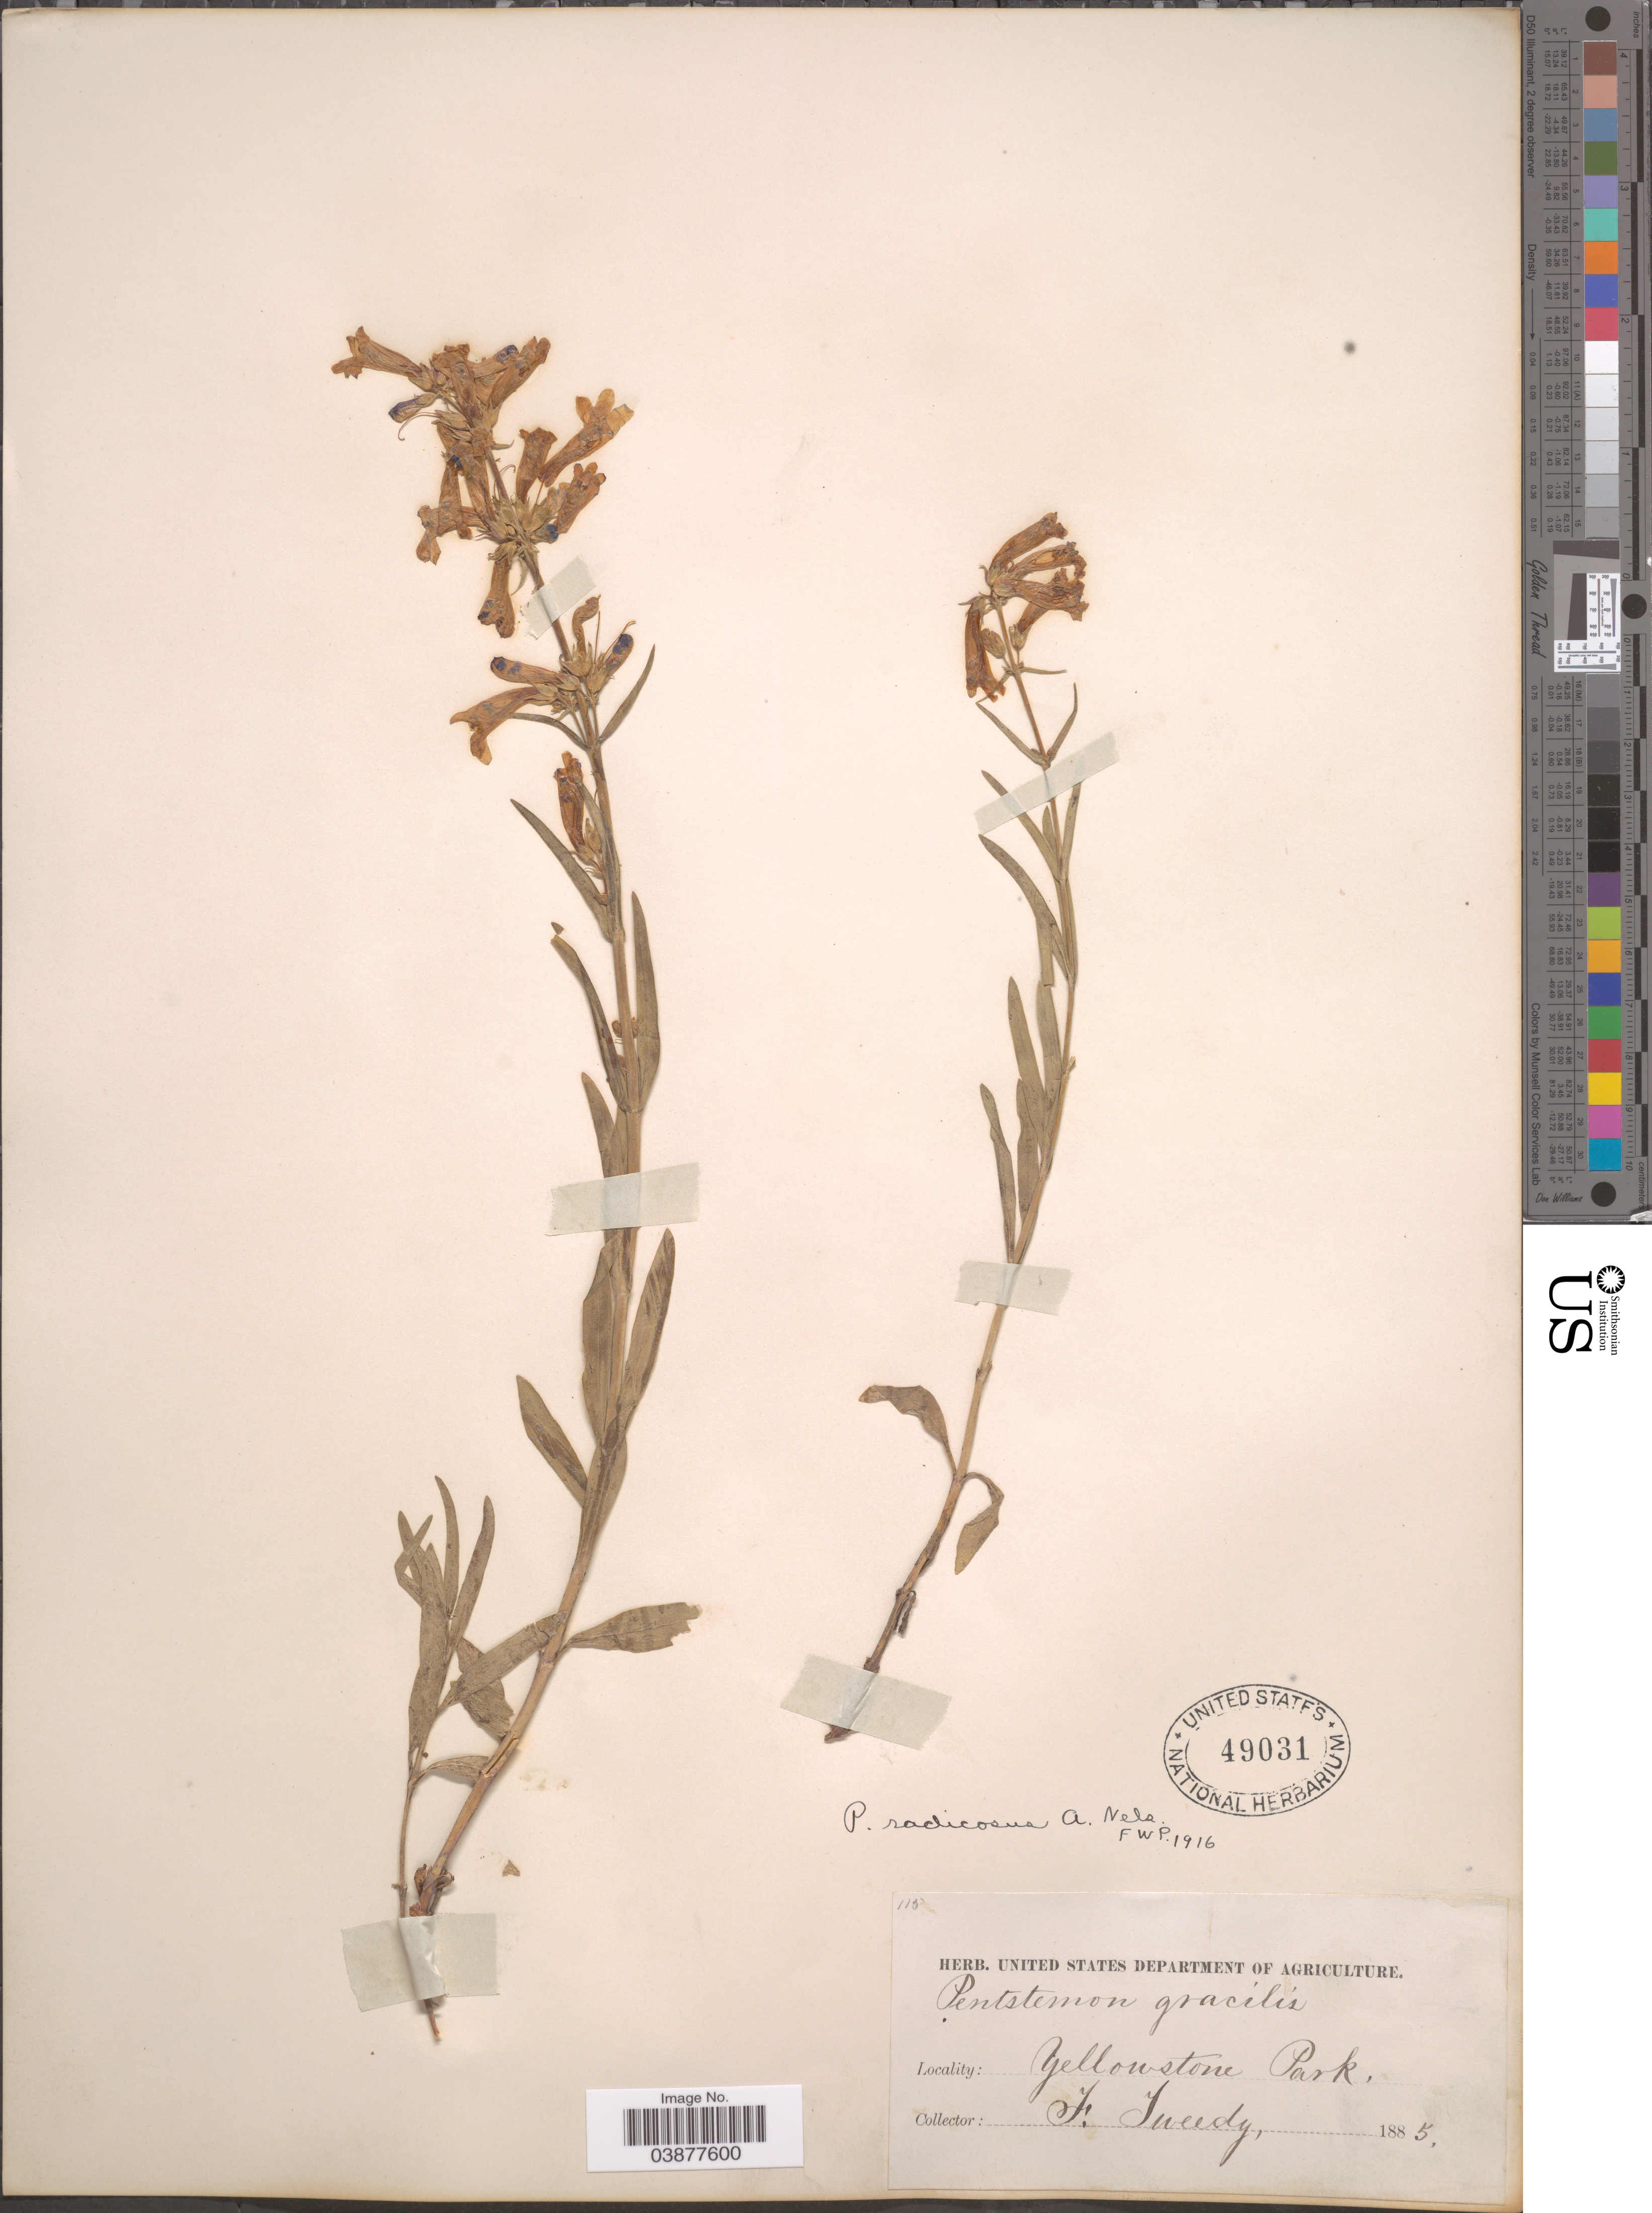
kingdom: Plantae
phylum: Tracheophyta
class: Magnoliopsida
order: Lamiales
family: Plantaginaceae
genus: Penstemon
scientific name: Penstemon radicosus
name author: A. Nelson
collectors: F. Tweedy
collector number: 115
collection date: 1885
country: United States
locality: Yellowstone Park.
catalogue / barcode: US 49031